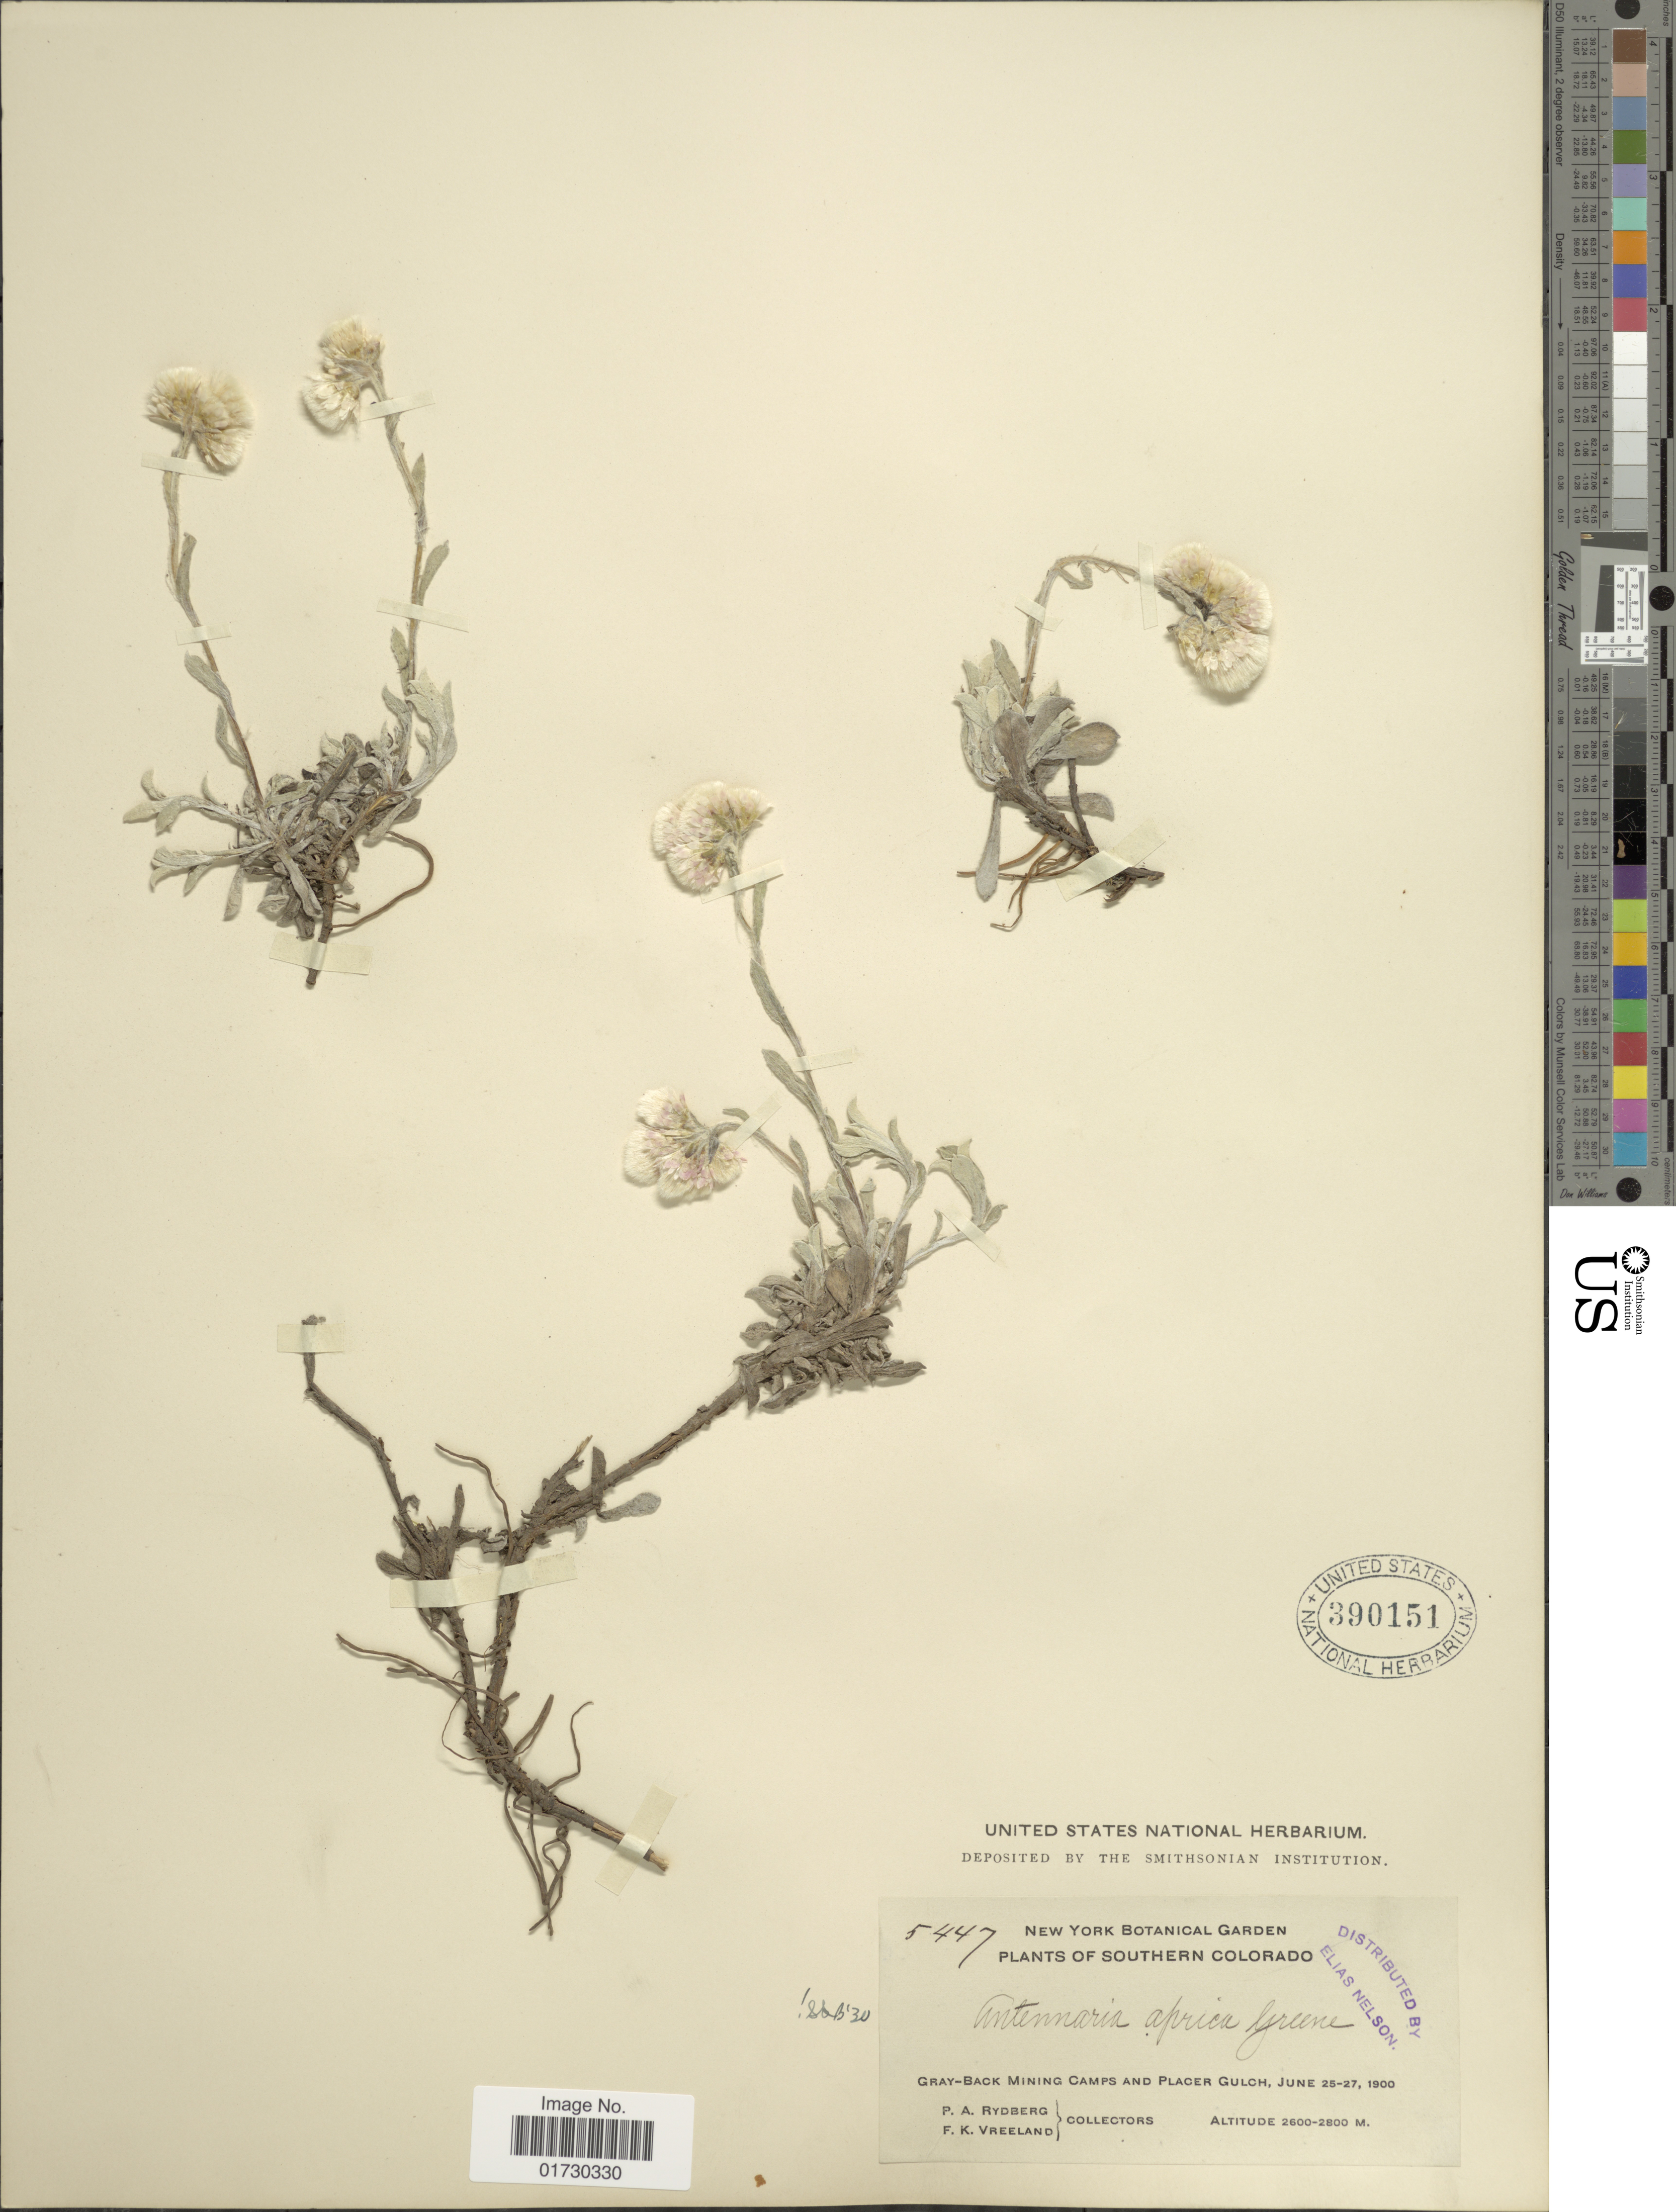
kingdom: Plantae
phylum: Tracheophyta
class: Magnoliopsida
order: Asterales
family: Asteraceae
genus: Antennaria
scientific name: Antennaria aprica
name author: Greene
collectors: P. A. Rydberg & F. Vreeland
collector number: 5447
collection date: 1900-06-25/1900-06-27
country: United States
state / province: Colorado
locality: Southern Colorado, Gray-Back Mining Camps and Placer Gulch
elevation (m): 2600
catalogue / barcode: US 390151